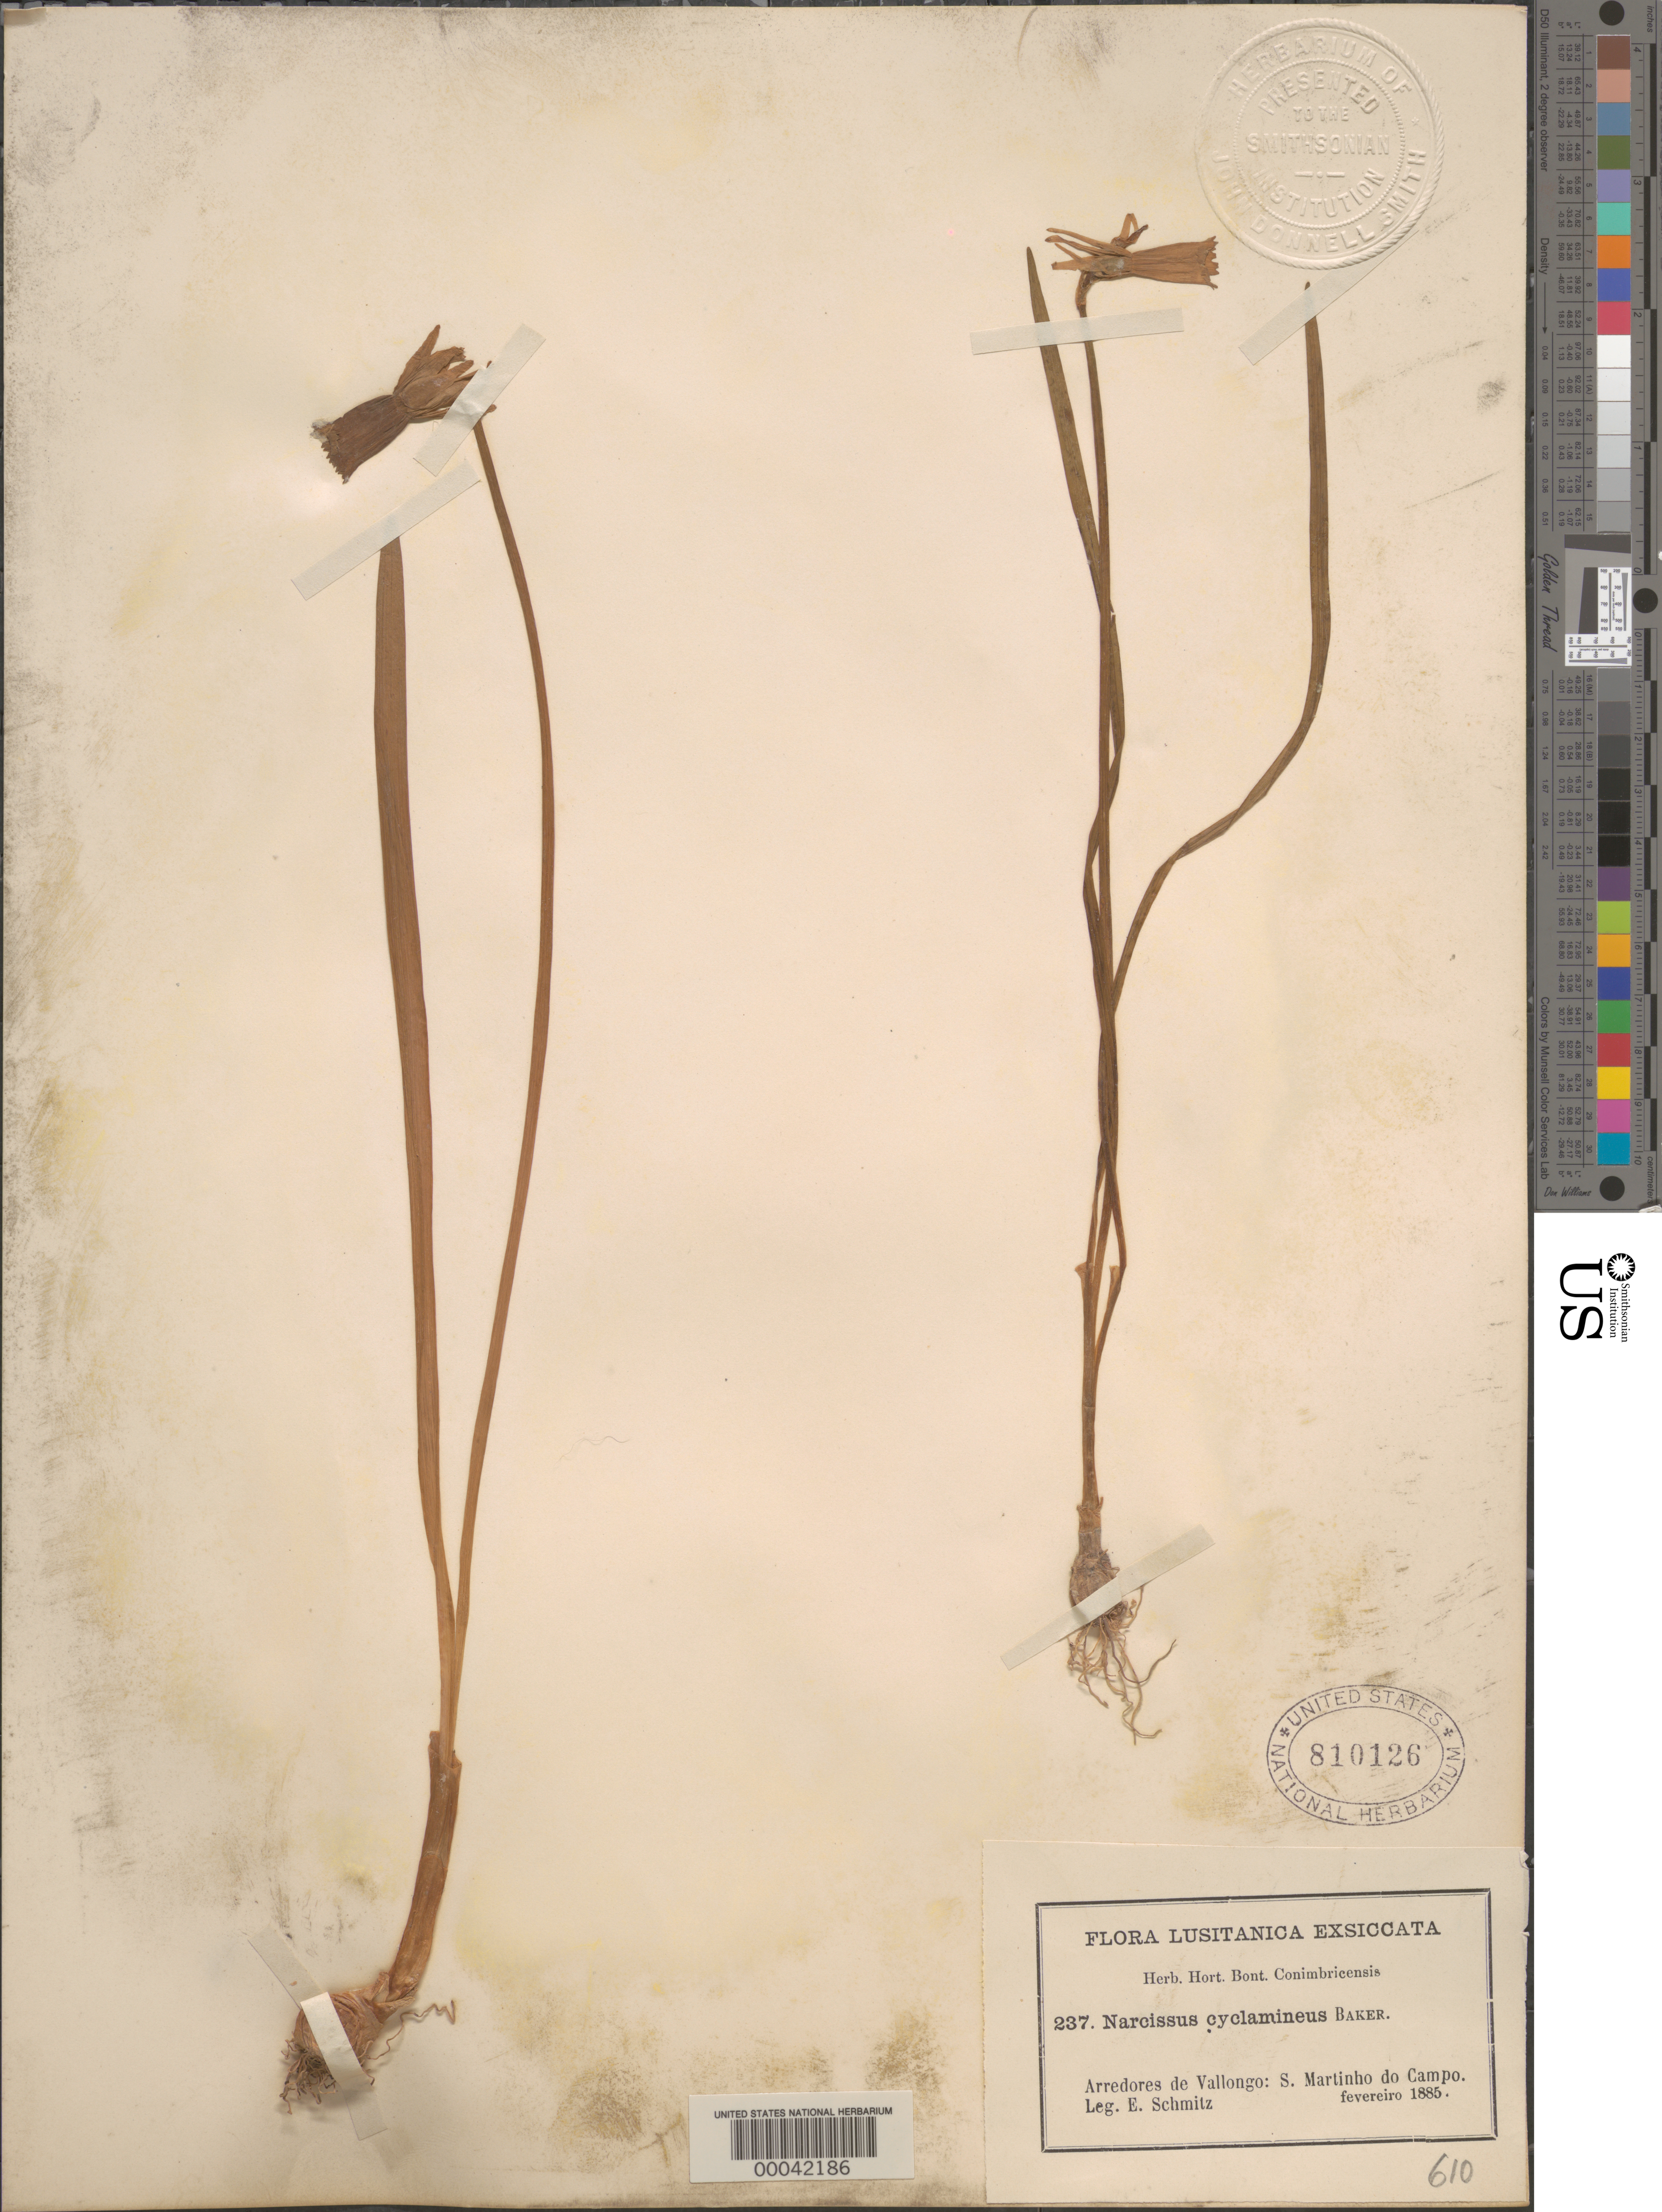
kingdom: Plantae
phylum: Tracheophyta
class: Liliopsida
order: Asparagales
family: Amaryllidaceae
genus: Narcissus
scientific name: Narcissus cyclamineus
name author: DC. in Redouté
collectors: E. Schmitz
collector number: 237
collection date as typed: Feb 1885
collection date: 1885-02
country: Portugal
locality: Arredores de vallongo; s. martinho do campo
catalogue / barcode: US 810126